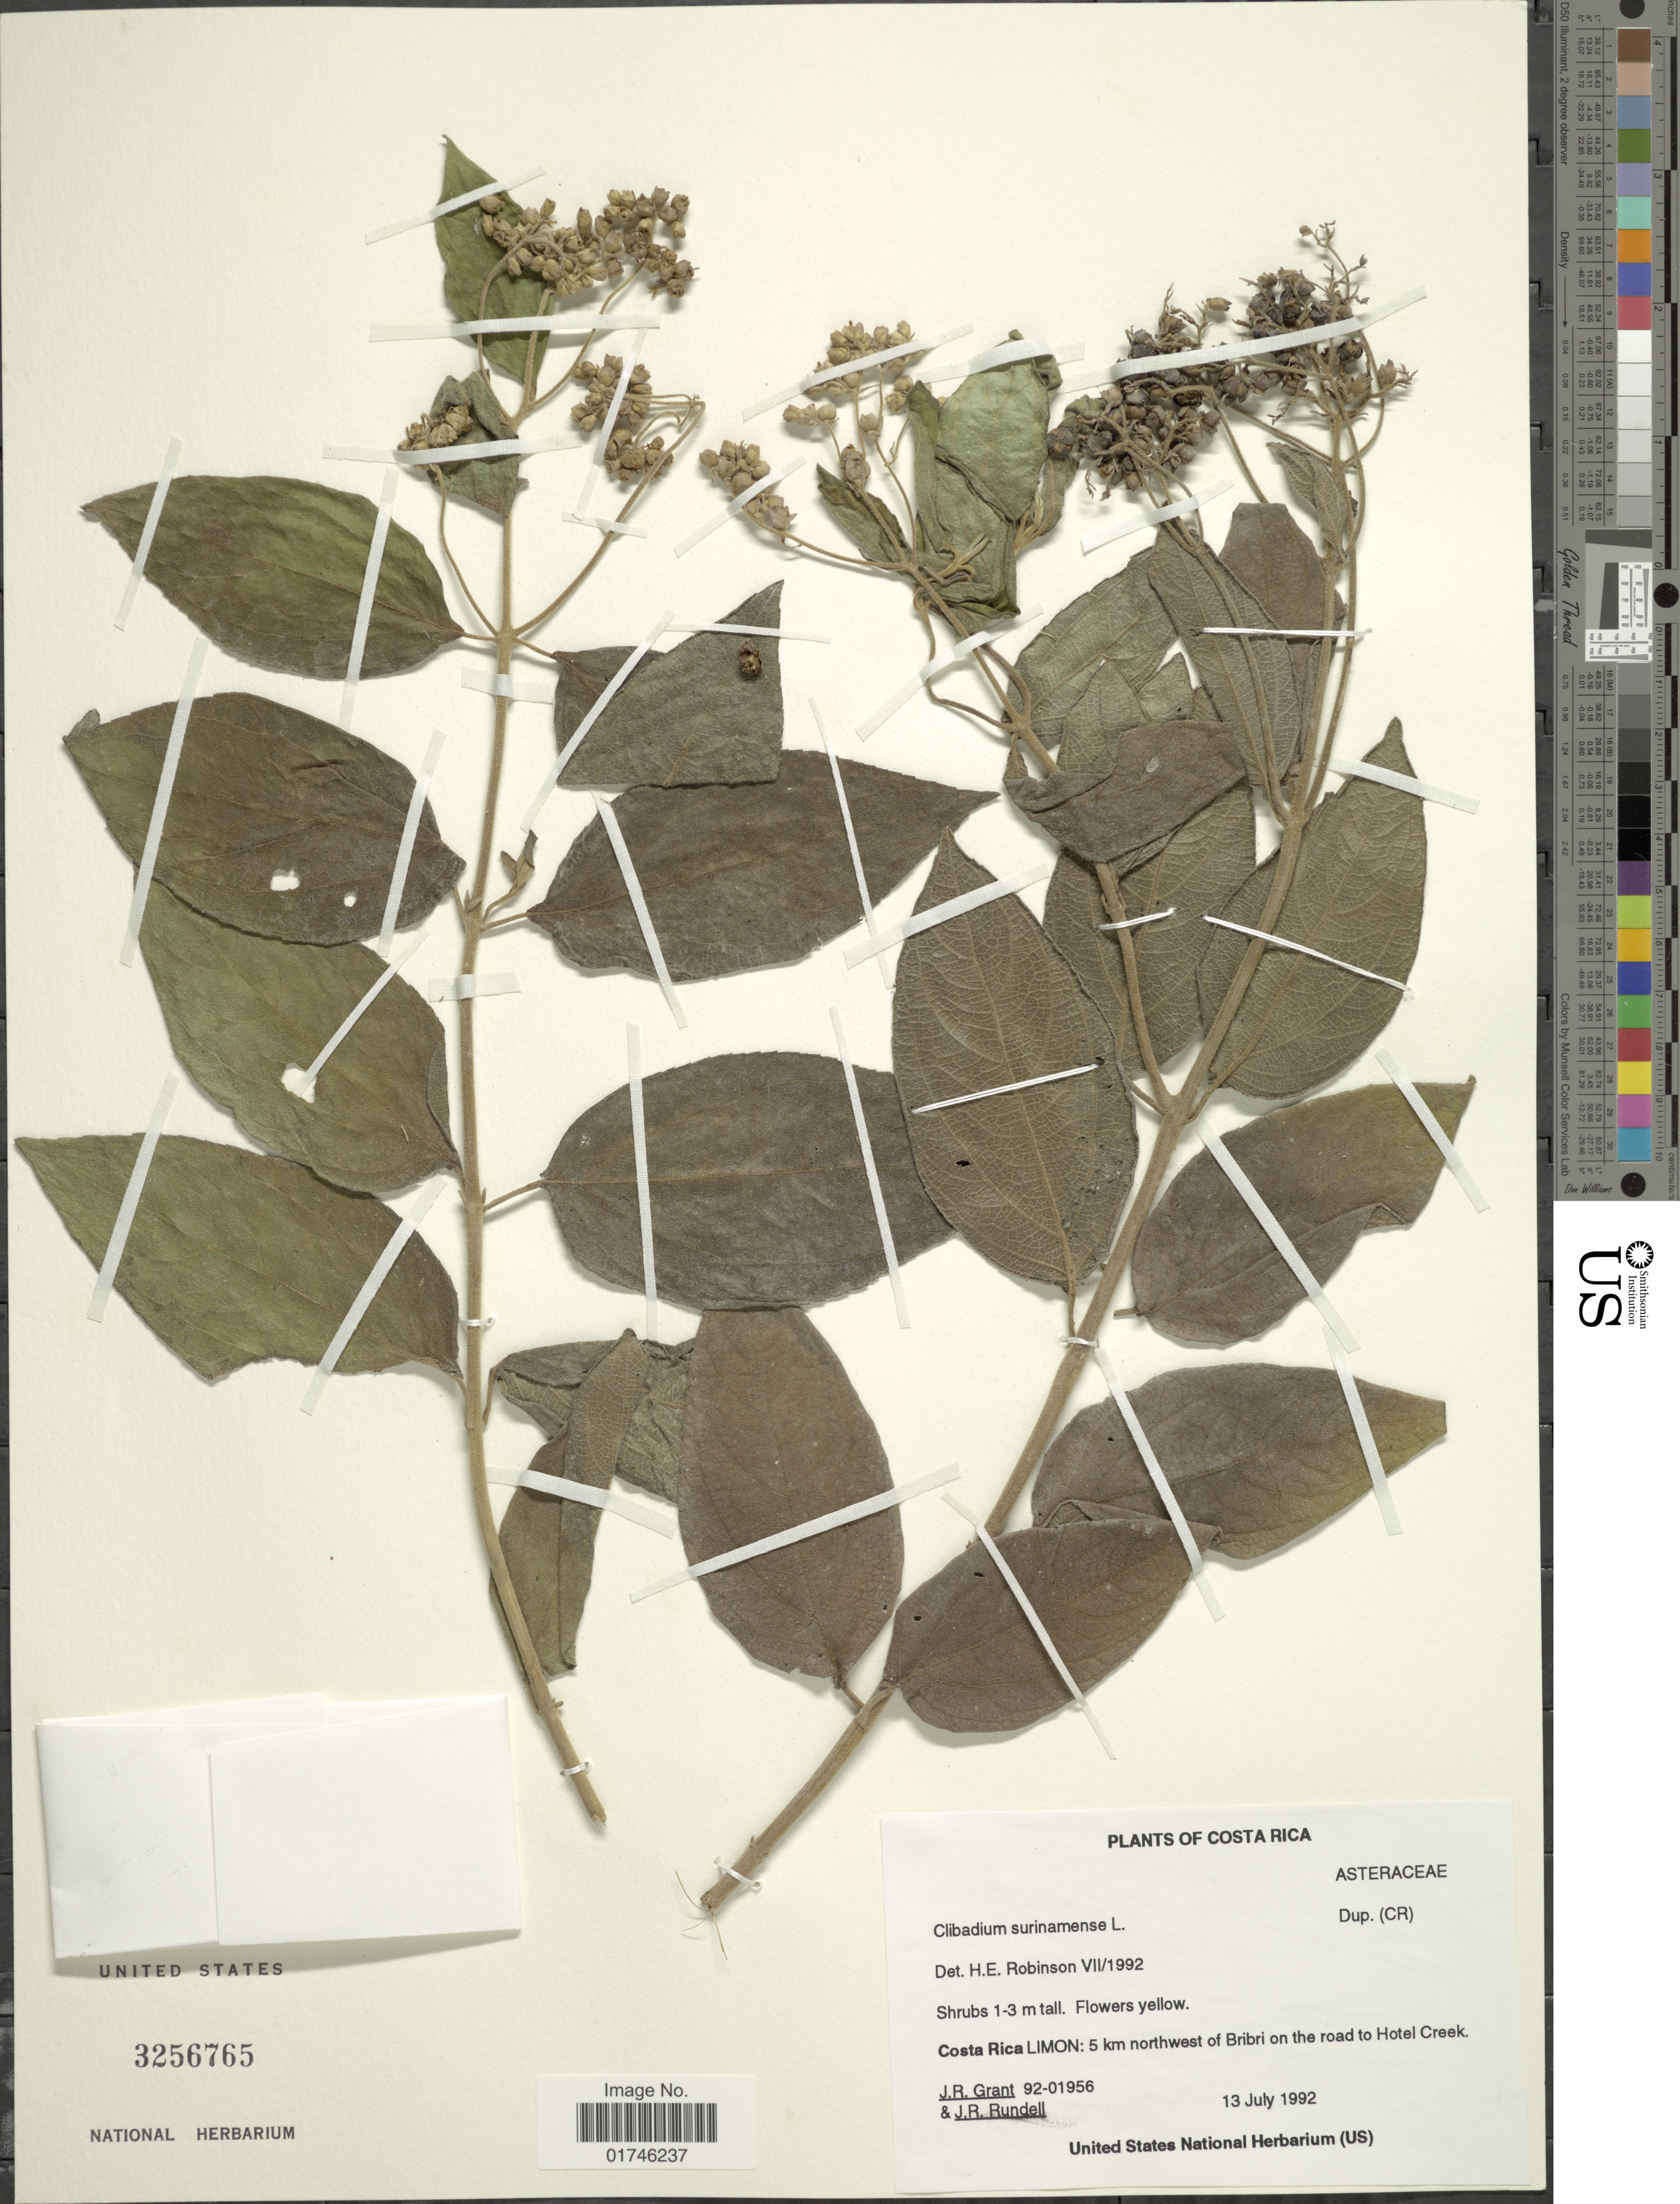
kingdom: Plantae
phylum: Tracheophyta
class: Magnoliopsida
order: Asterales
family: Asteraceae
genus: Clibadium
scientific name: Clibadium surinamense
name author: L.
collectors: J. Grant & J. R. Rundell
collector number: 92-01956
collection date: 1992-07-13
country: Costa Rica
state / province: Limón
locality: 5 km northwest of Bribri on the road to Hotel Creek.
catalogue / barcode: US 3256765